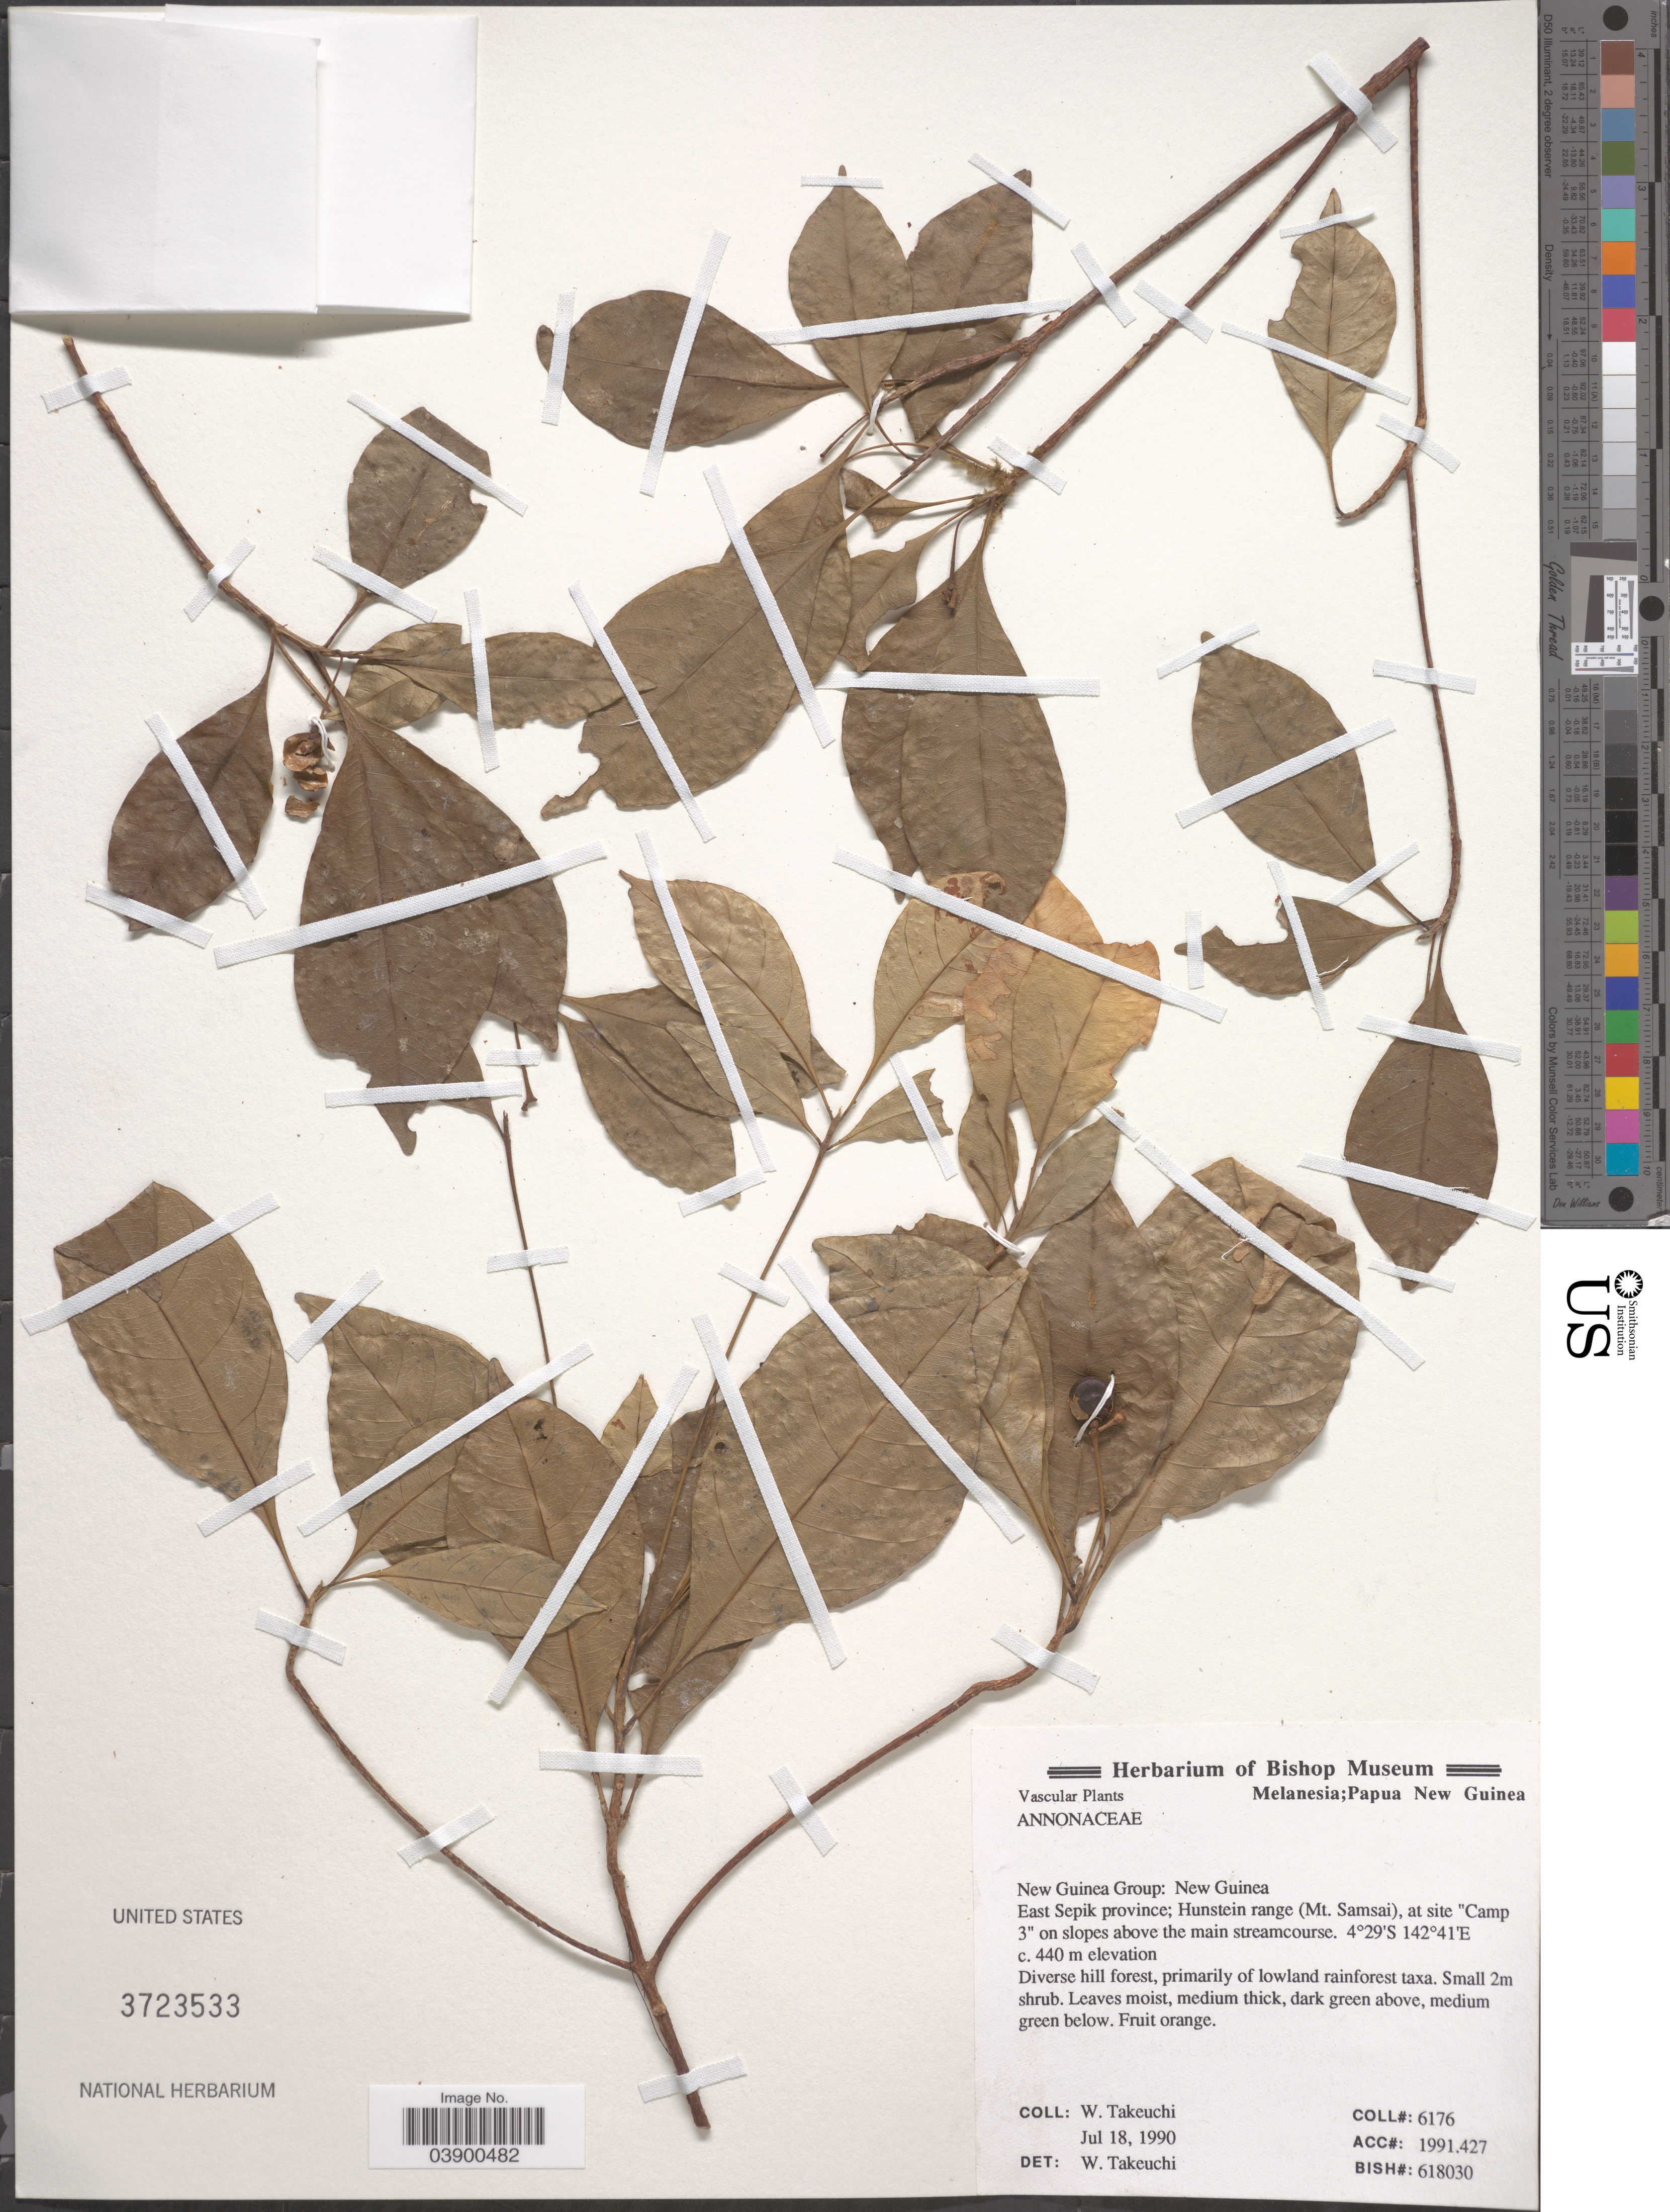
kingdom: Plantae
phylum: Tracheophyta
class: Magnoliopsida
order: Magnoliales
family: Annonaceae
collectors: W. Takeuchi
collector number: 6176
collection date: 1990-07-18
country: Papua New Guinea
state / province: East Sepik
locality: New Guinea Group: New Guinea. Hunstein range (Mt. Samsai), at site "Camp 3" on slopes above the main streamcourse.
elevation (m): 440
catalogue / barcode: US 3723533